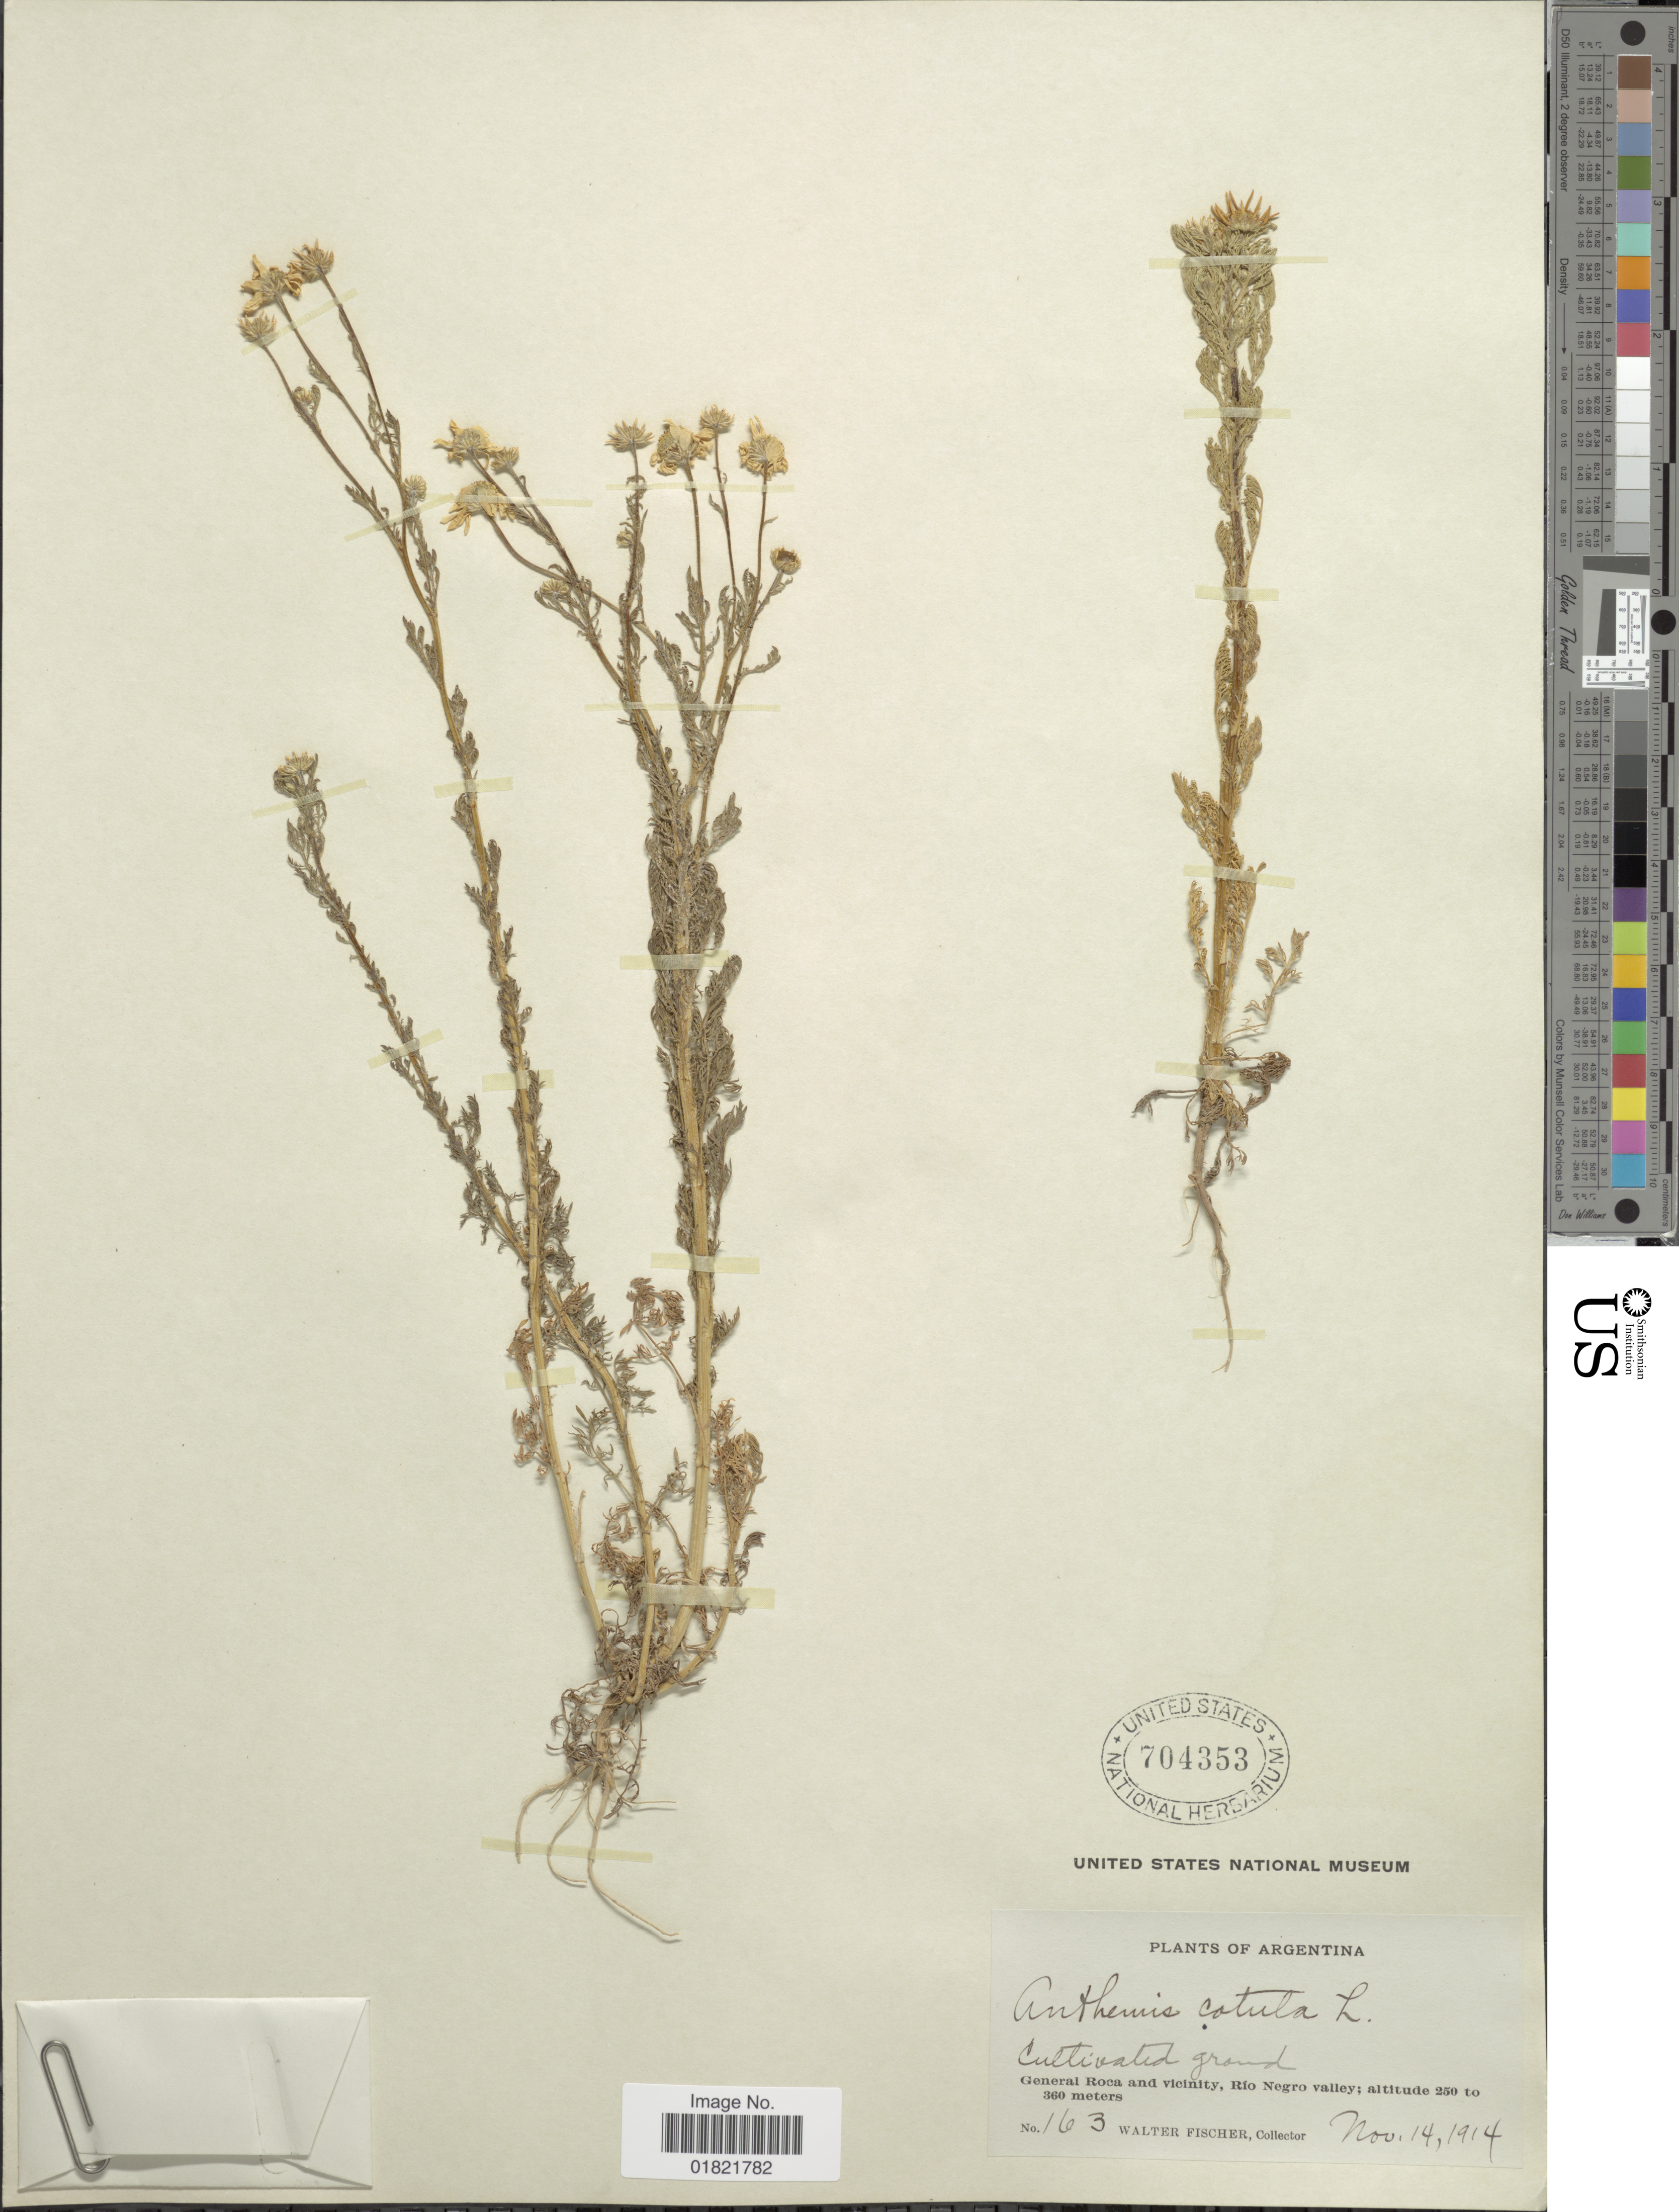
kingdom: Plantae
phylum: Tracheophyta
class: Magnoliopsida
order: Asterales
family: Asteraceae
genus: Anthemis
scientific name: Anthemis cotula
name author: L.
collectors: W. Fischer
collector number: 163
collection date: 1914-11-14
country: Argentina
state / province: Rio Negro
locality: General Roca and vicinity, Rio Negro Valley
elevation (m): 250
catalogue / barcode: US 704353